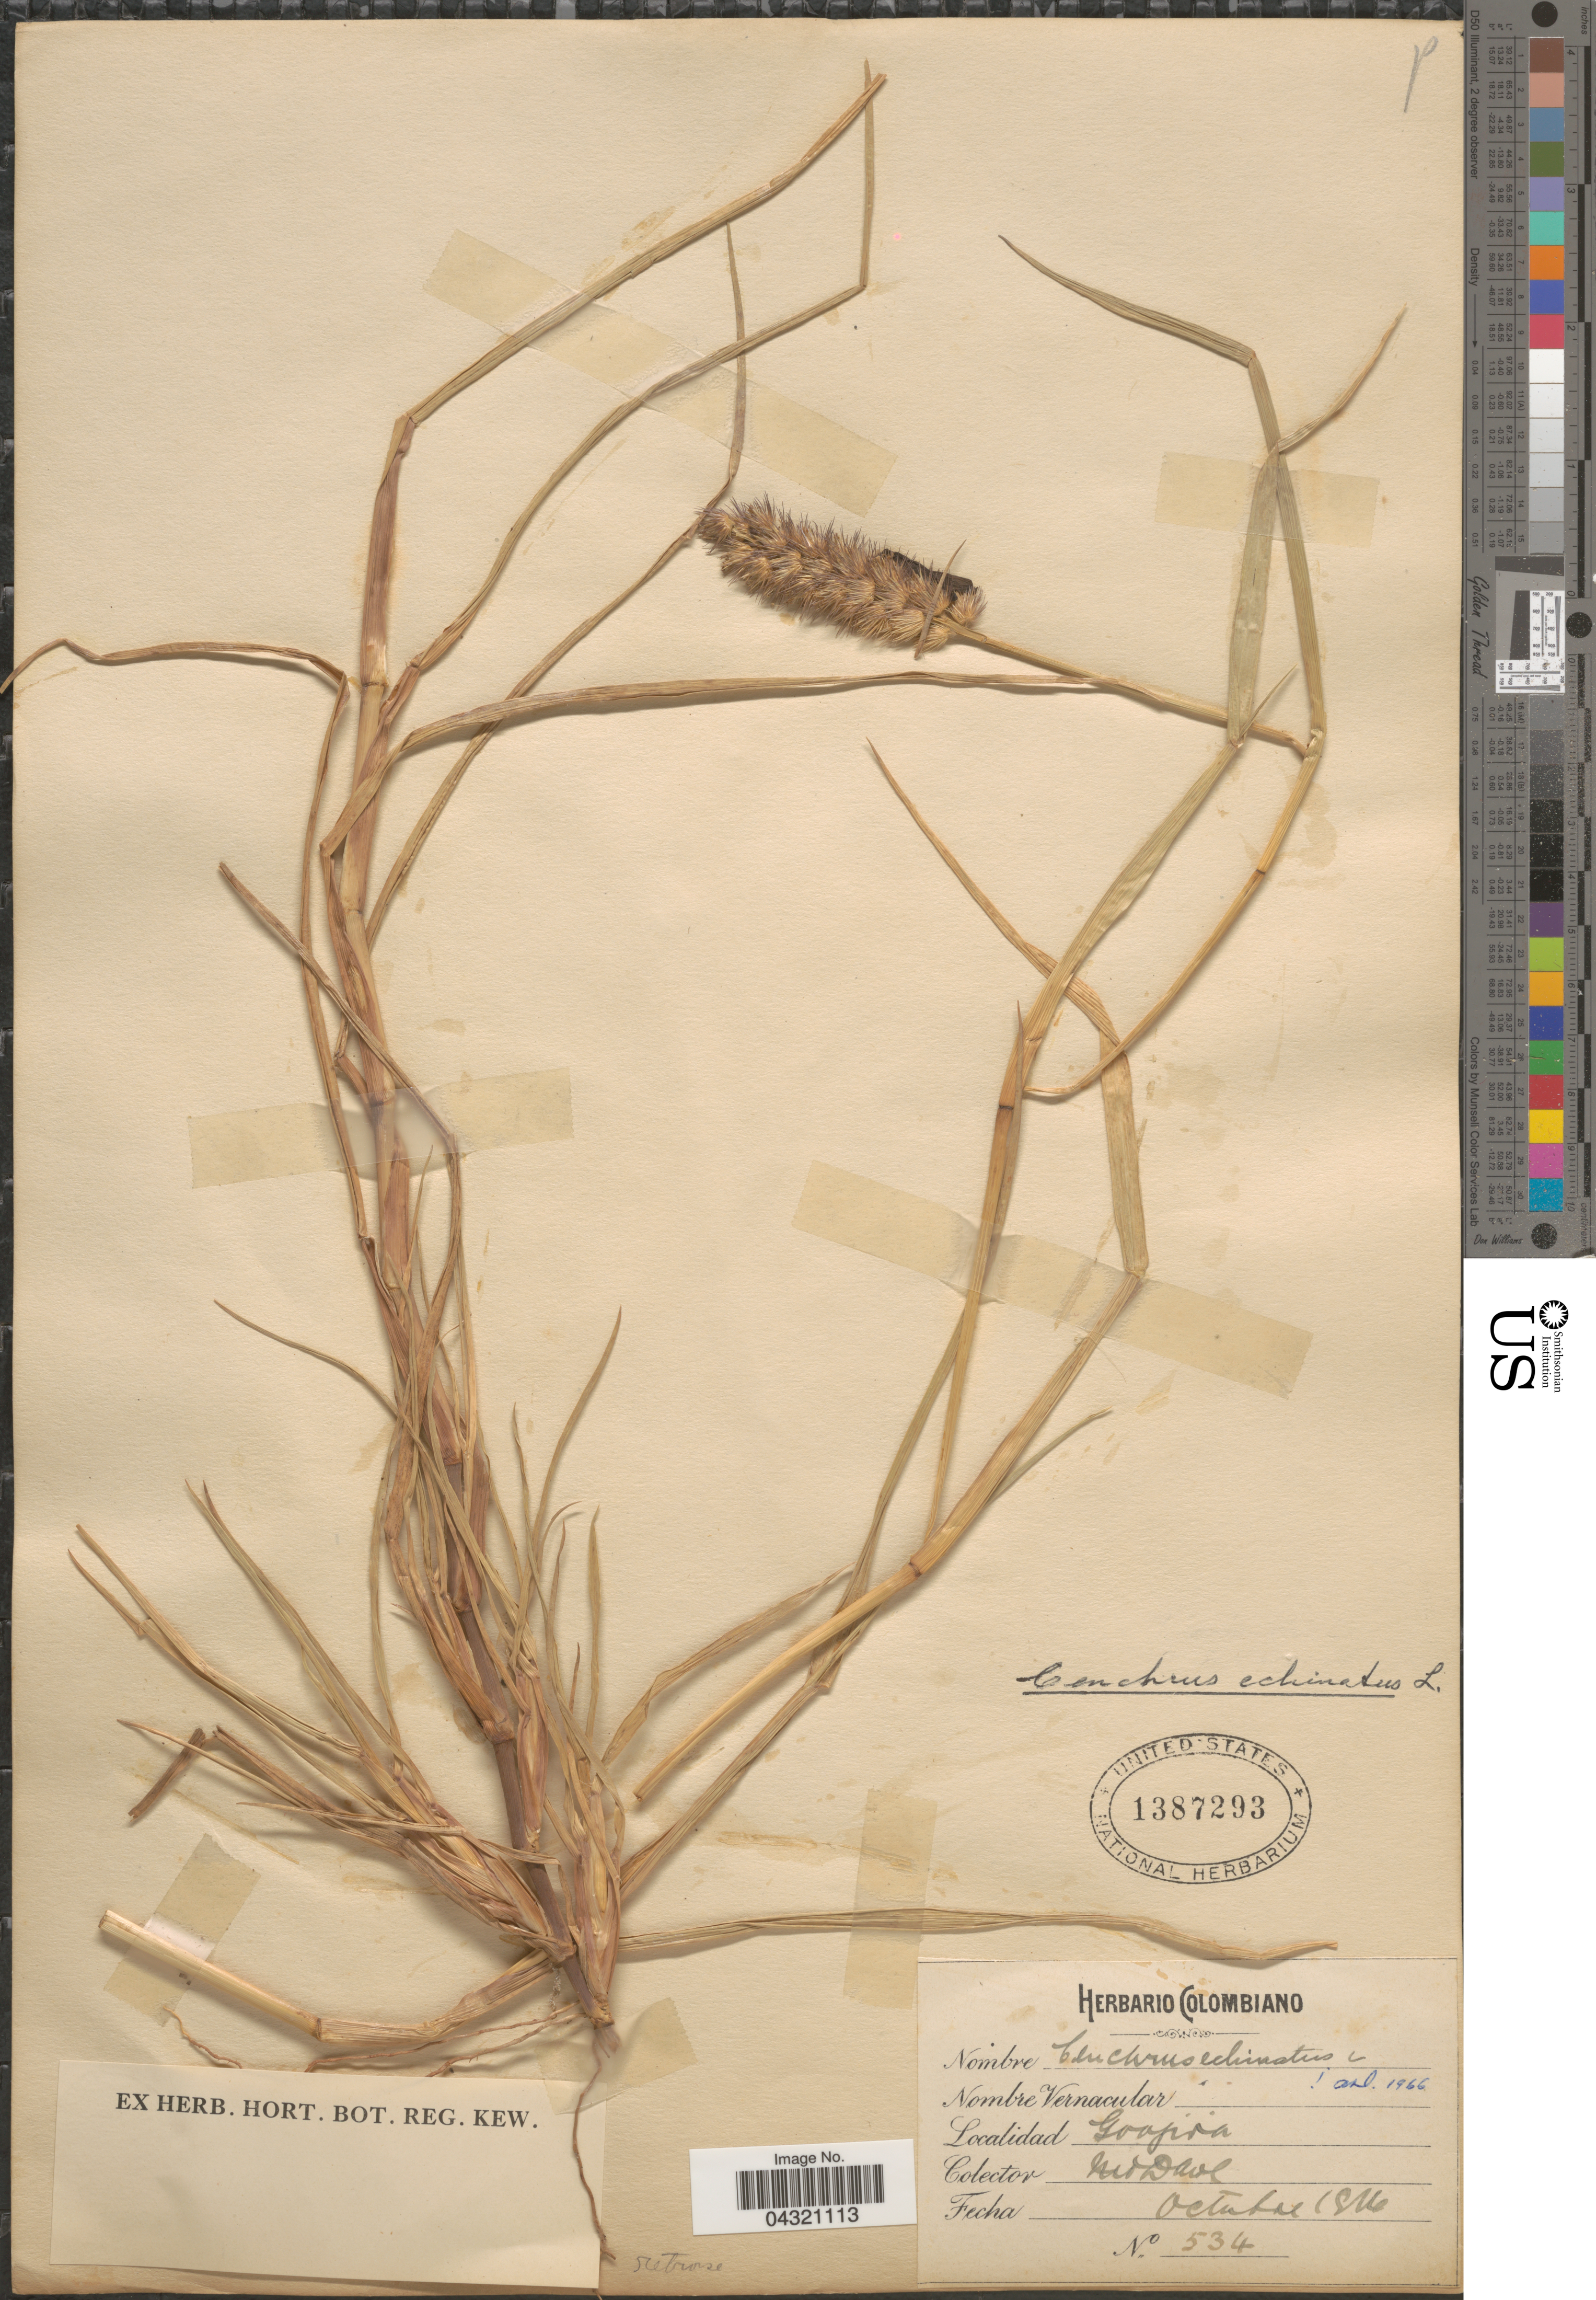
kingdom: Plantae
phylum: Tracheophyta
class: Liliopsida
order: Poales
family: Poaceae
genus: Cenchrus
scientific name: Cenchrus echinatus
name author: L.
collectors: M. T. Dawe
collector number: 534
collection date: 1816-10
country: Colombia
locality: Goajira.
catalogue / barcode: US 1387293